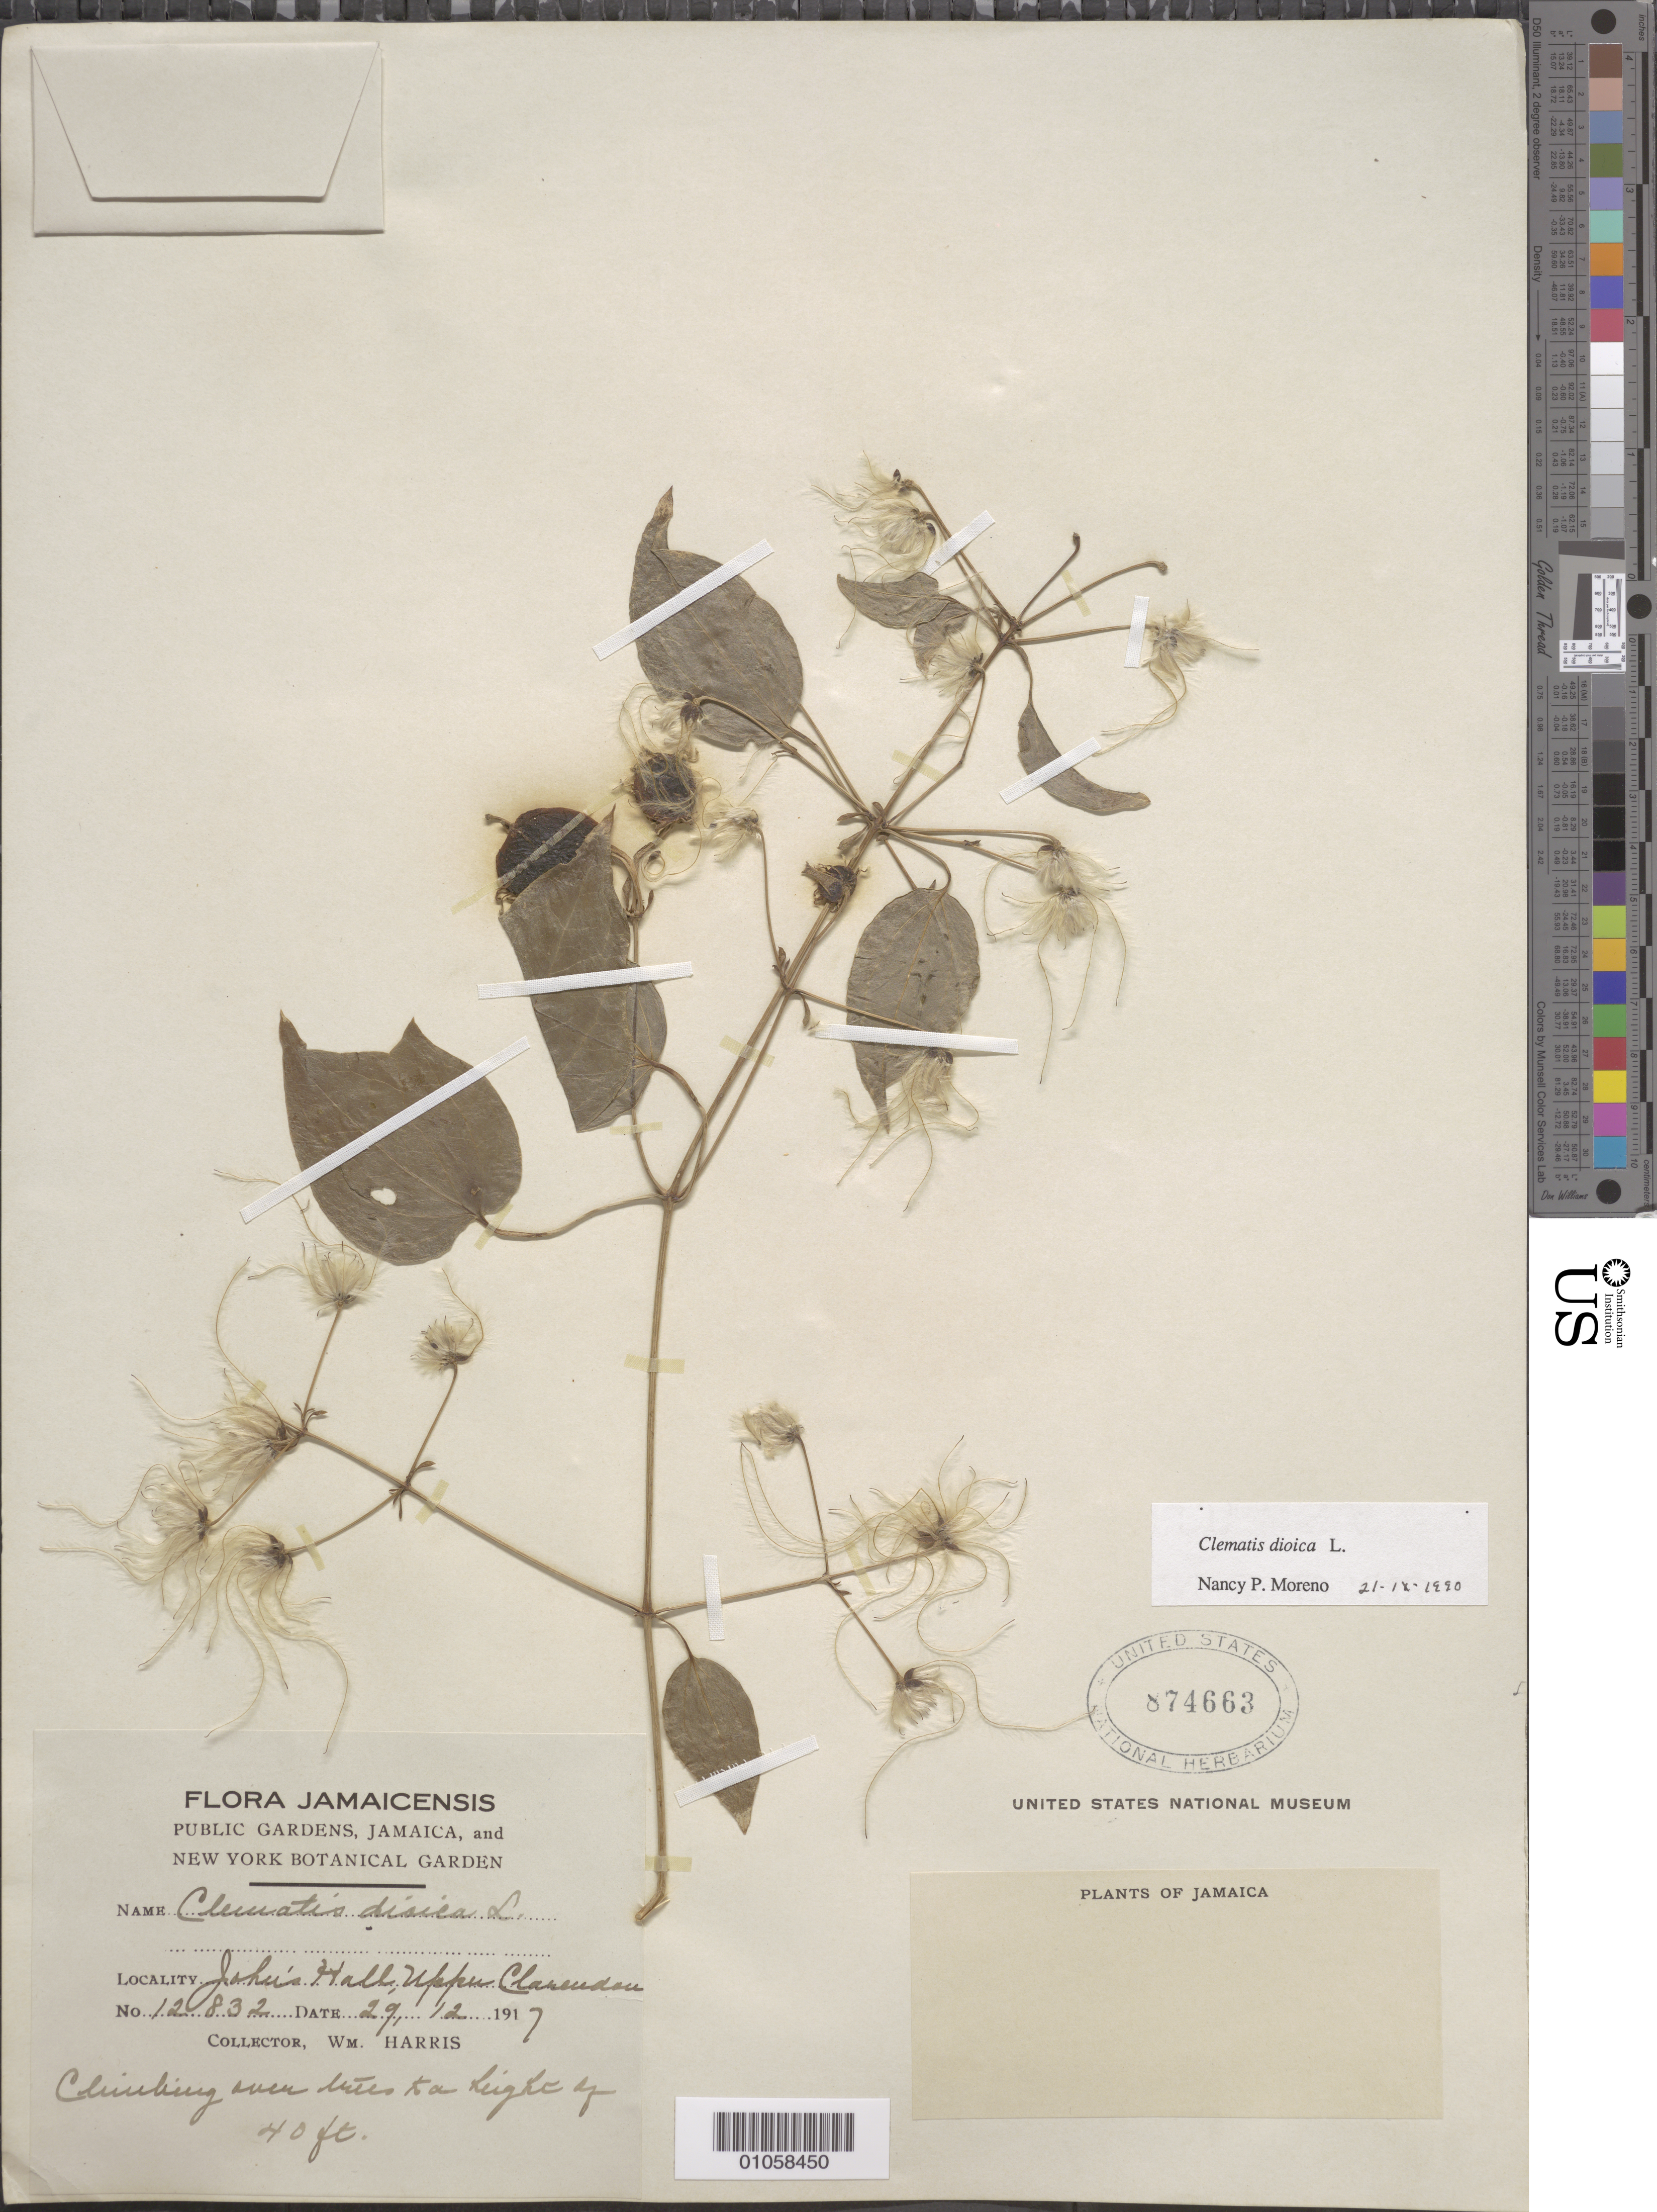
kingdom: Plantae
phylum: Tracheophyta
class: Magnoliopsida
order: Ranunculales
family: Ranunculaceae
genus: Clematis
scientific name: Clematis dioica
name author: L.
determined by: Moreno, N. P.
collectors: W. Harris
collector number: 12832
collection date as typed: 29 Dec 1917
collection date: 1917-12-29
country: Jamaica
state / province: Clarendon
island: Jamaica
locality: John's Hall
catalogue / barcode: US 874663